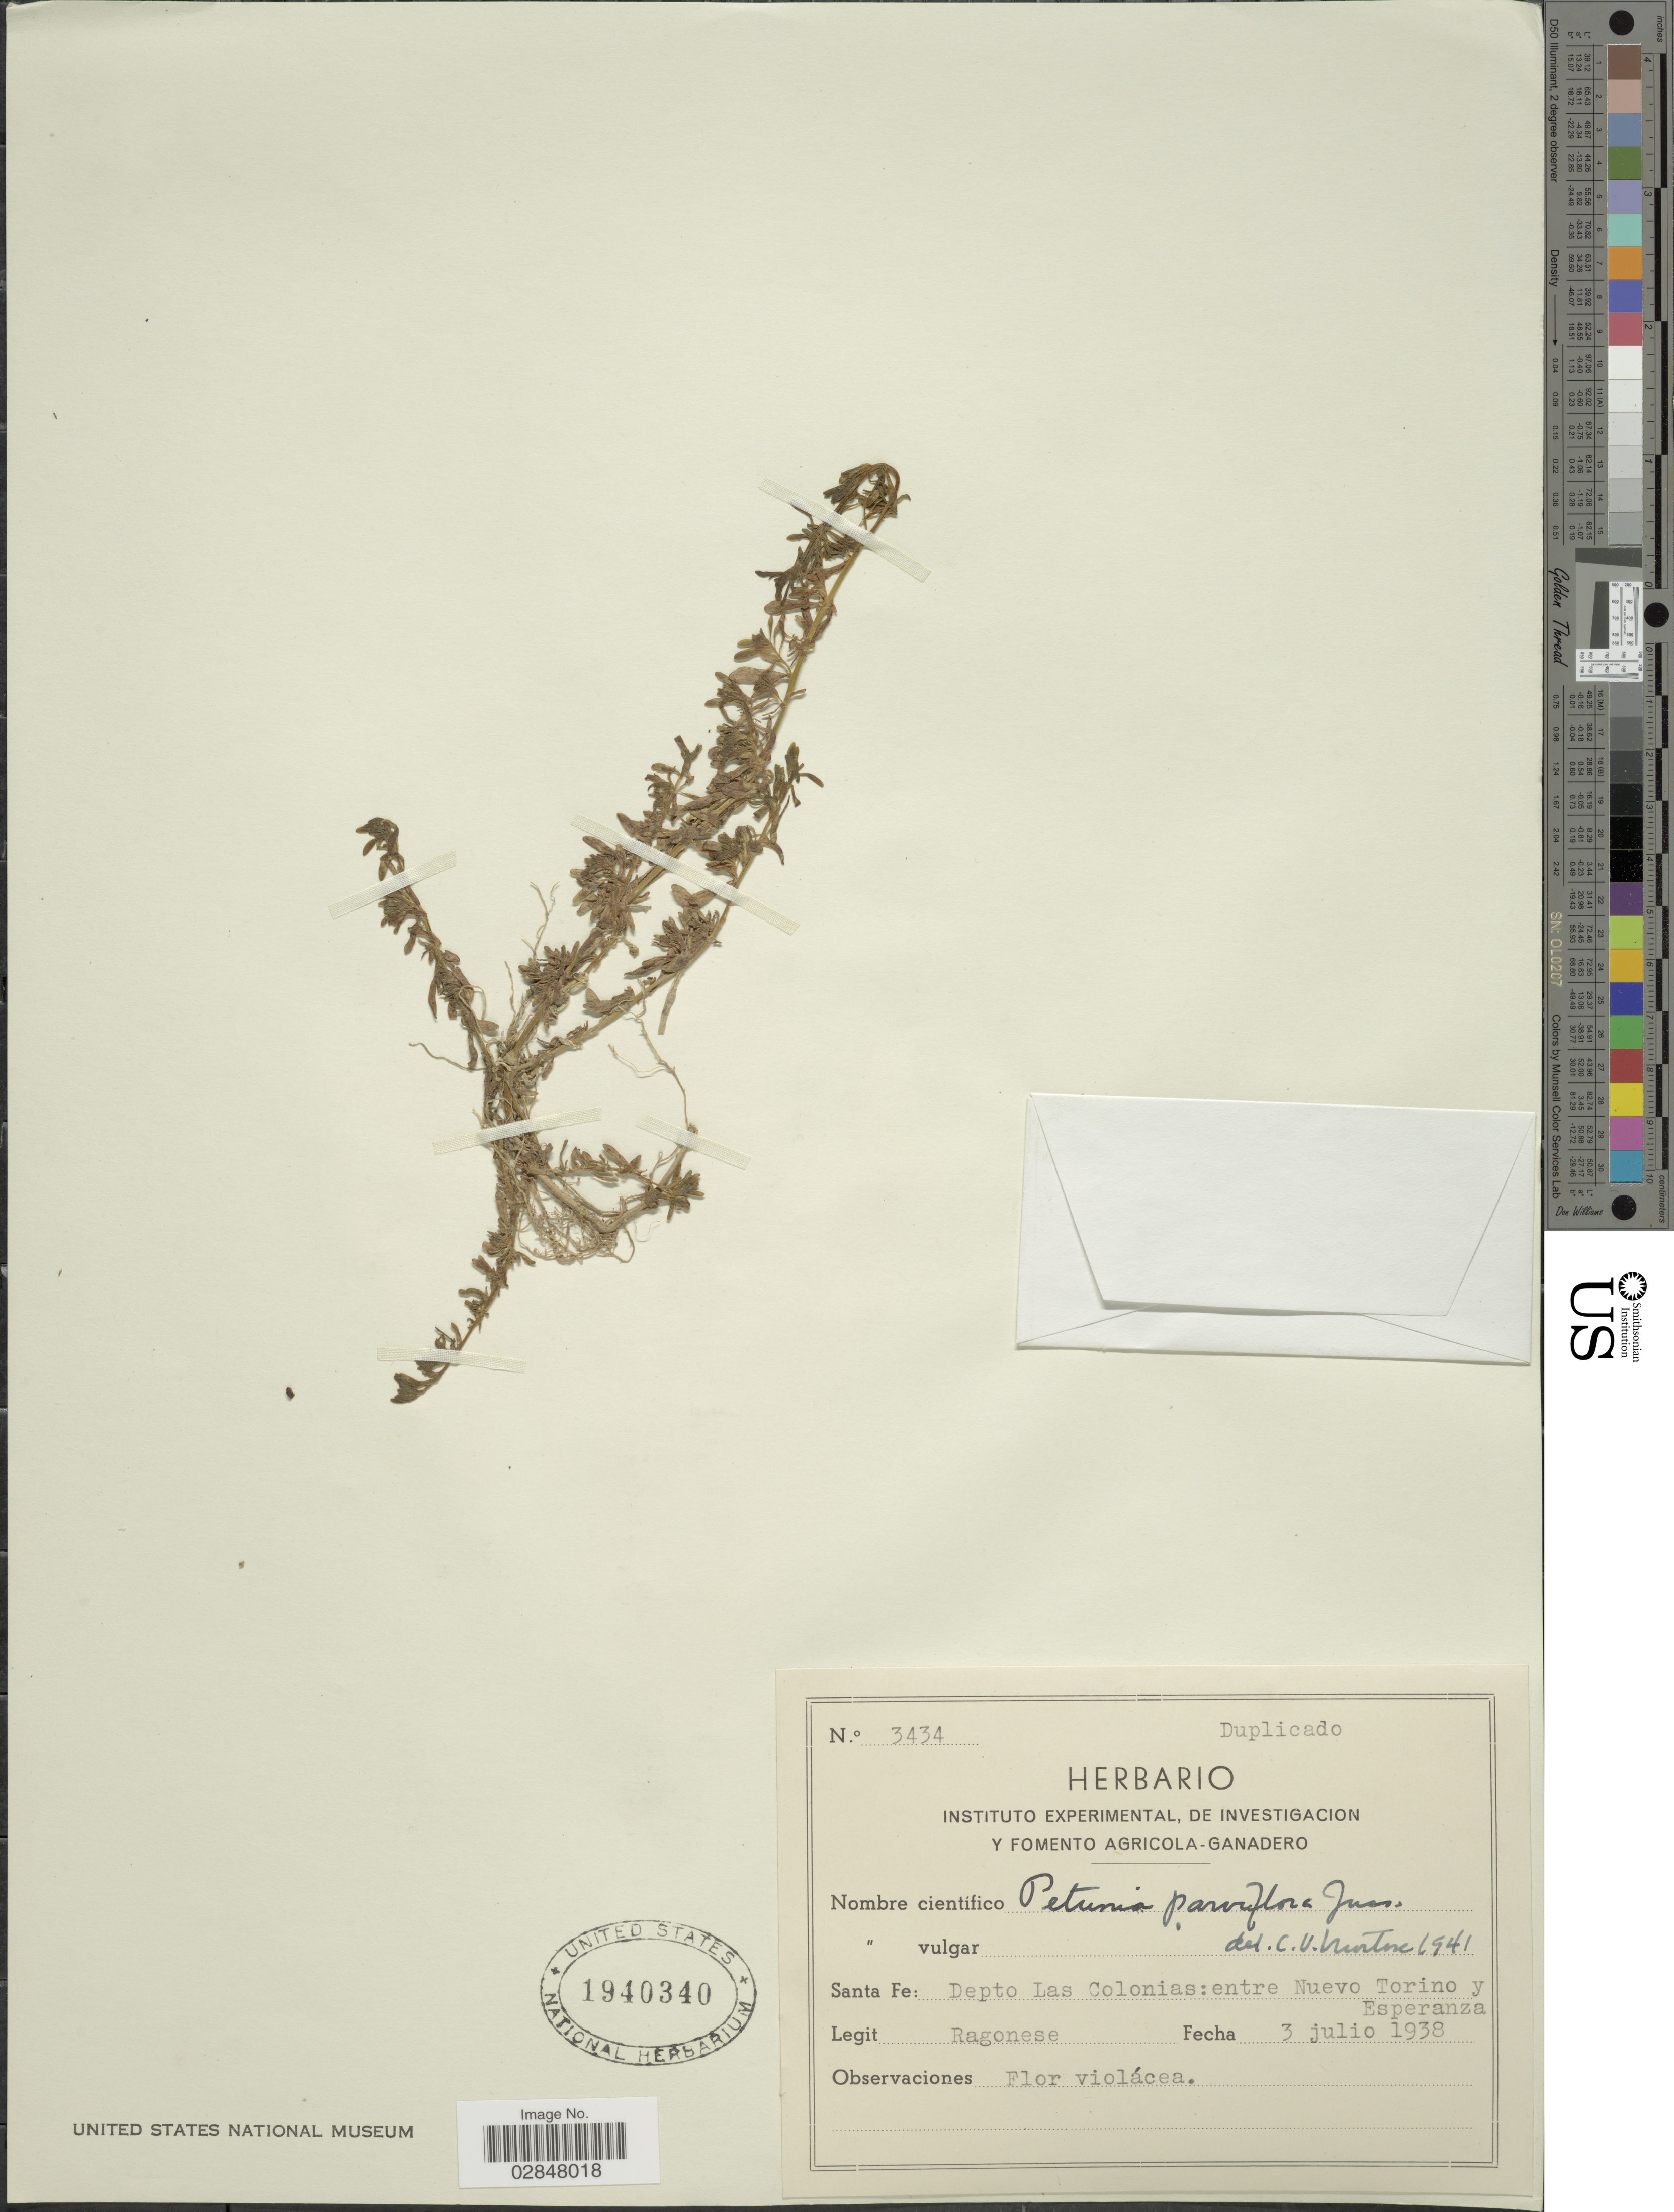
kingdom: Plantae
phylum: Tracheophyta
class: Magnoliopsida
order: Solanales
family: Solanaceae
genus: Petunia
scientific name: Petunia parviflora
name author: Juss.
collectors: Ragonese, --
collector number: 3434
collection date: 1938-07-03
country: Argentina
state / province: Santa Fe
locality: Depto Las Colonias, entre Nuevo Torino y Esperanza.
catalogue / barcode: US 1940340